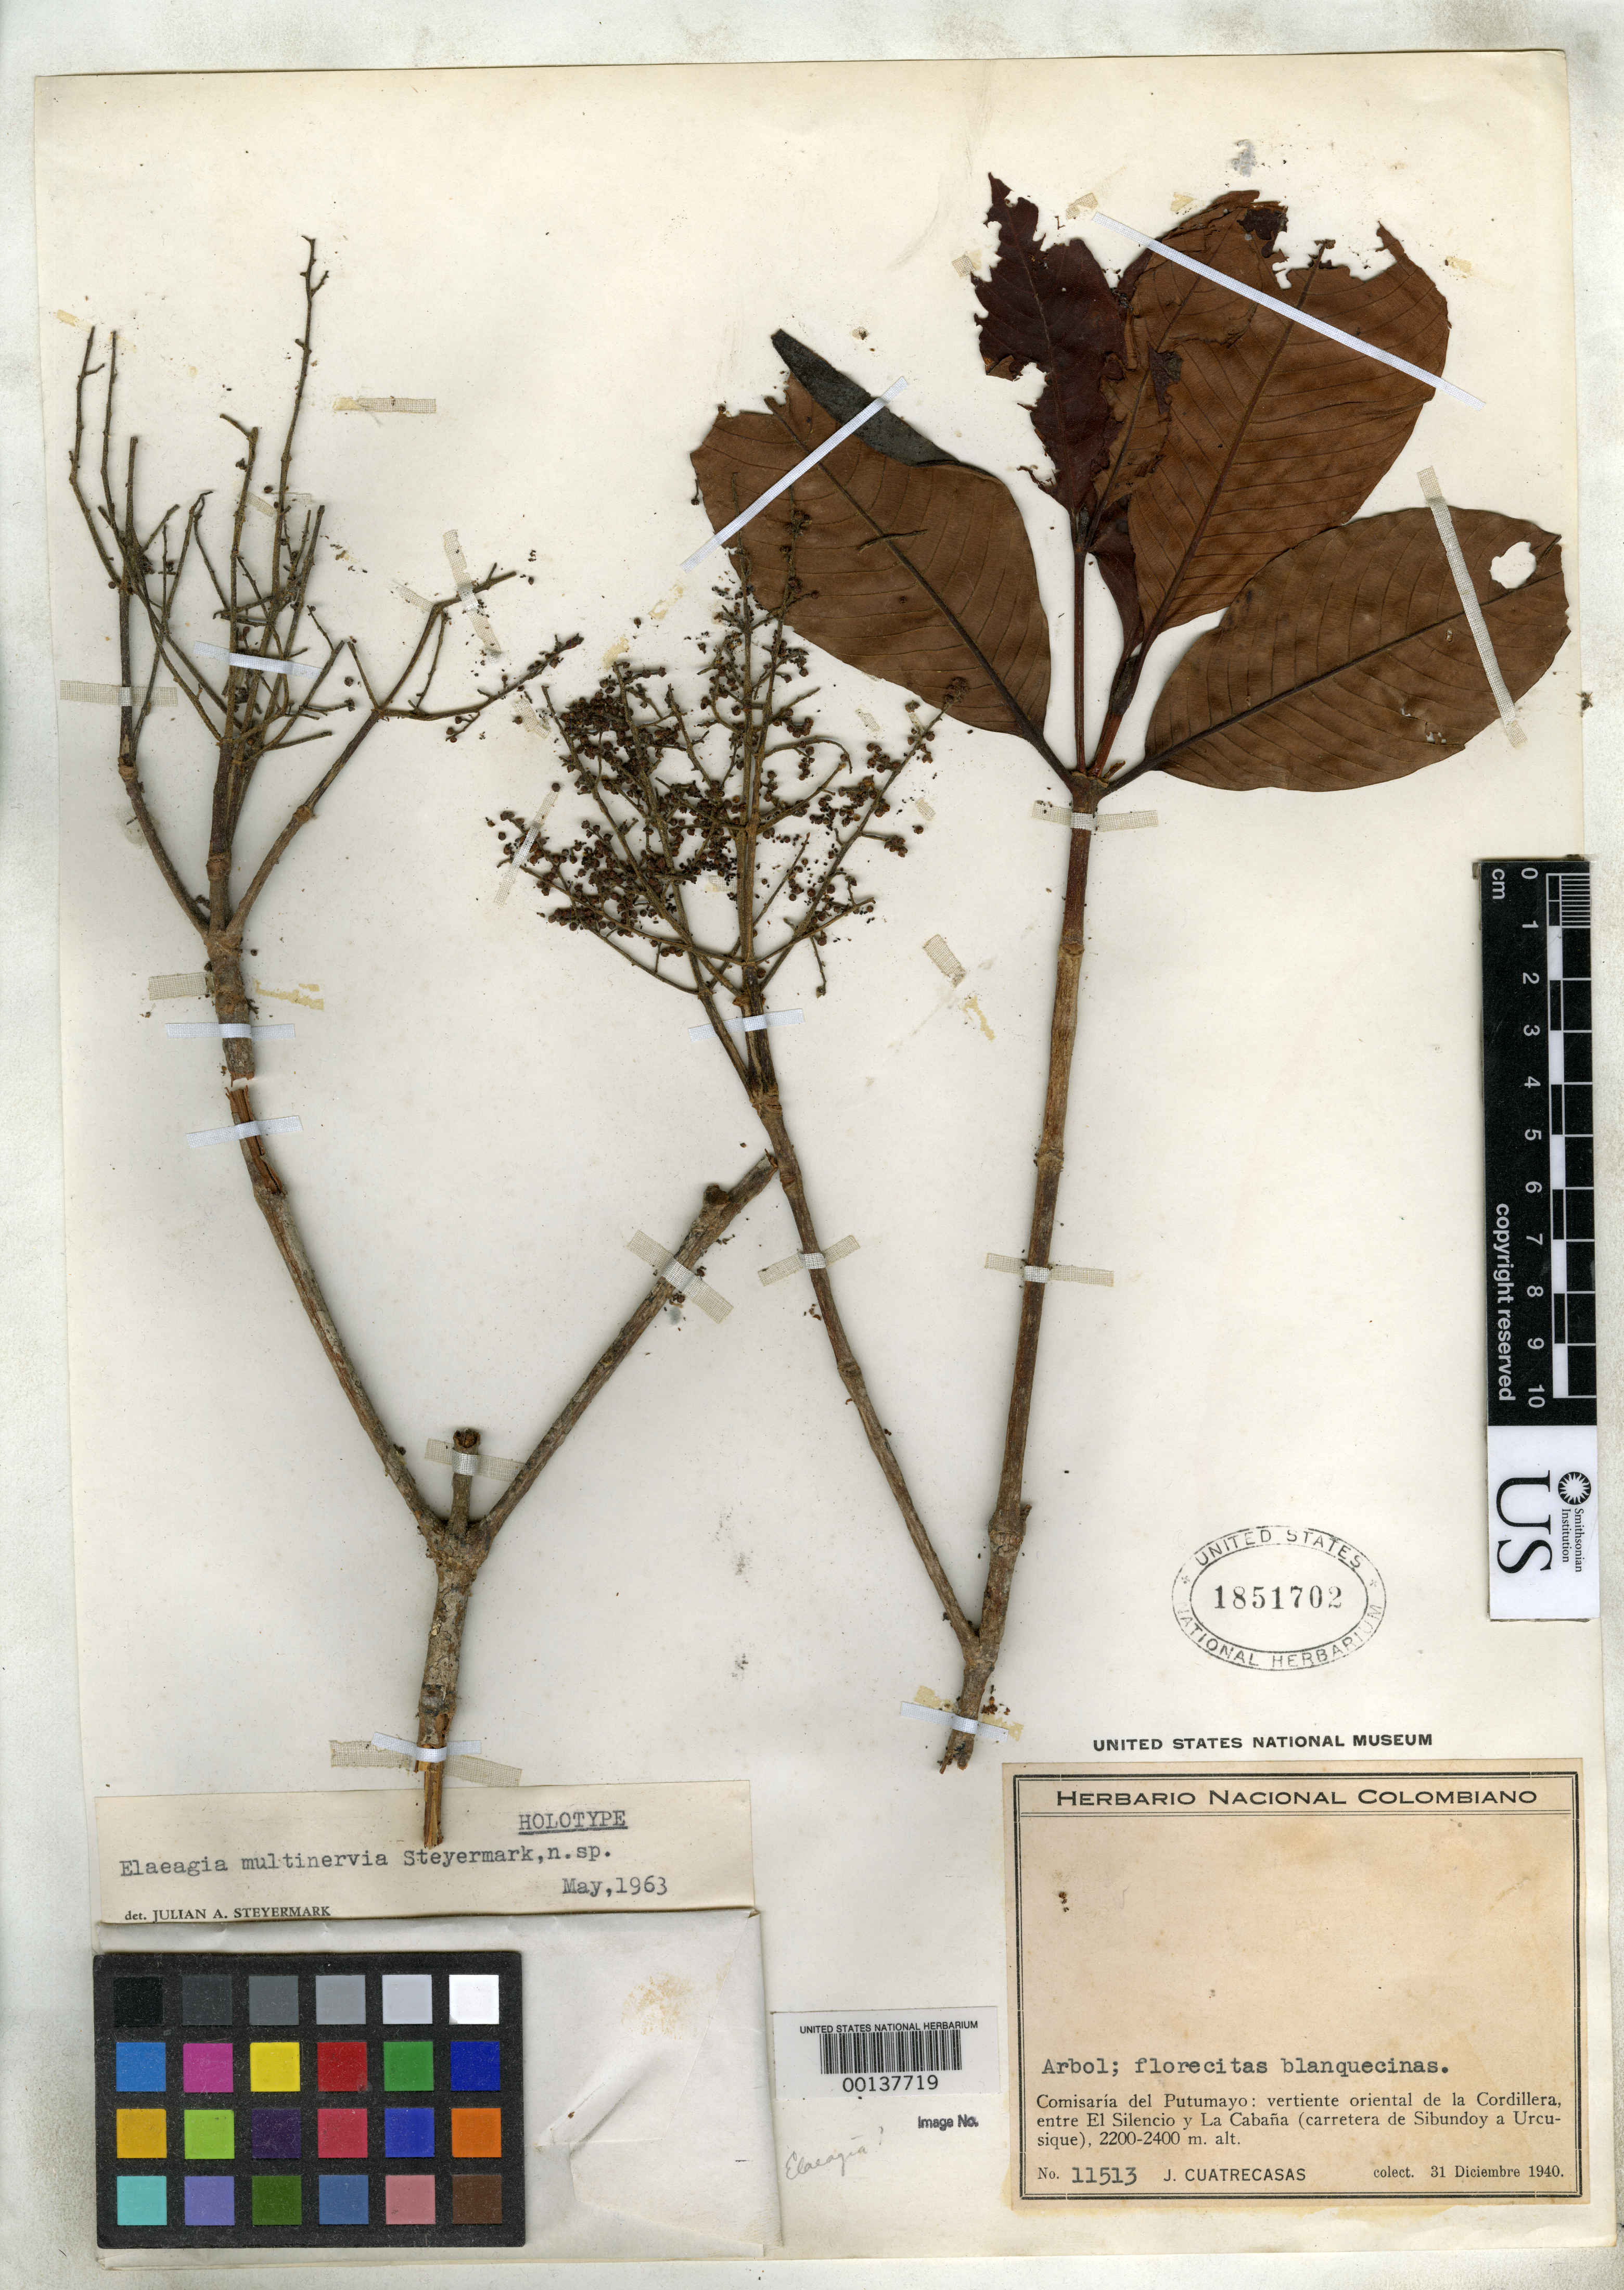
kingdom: Plantae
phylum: Tracheophyta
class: Magnoliopsida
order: Gentianales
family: Rubiaceae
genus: Elaeagia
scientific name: Elaeagia multinervia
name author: Steyerm.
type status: Holotype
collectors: J. Cuatrecasas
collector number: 11513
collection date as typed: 31 Dec 1940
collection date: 1940-12-31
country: Colombia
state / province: Putumayo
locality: Between El Silencio and La Cabana.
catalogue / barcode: US 1851702